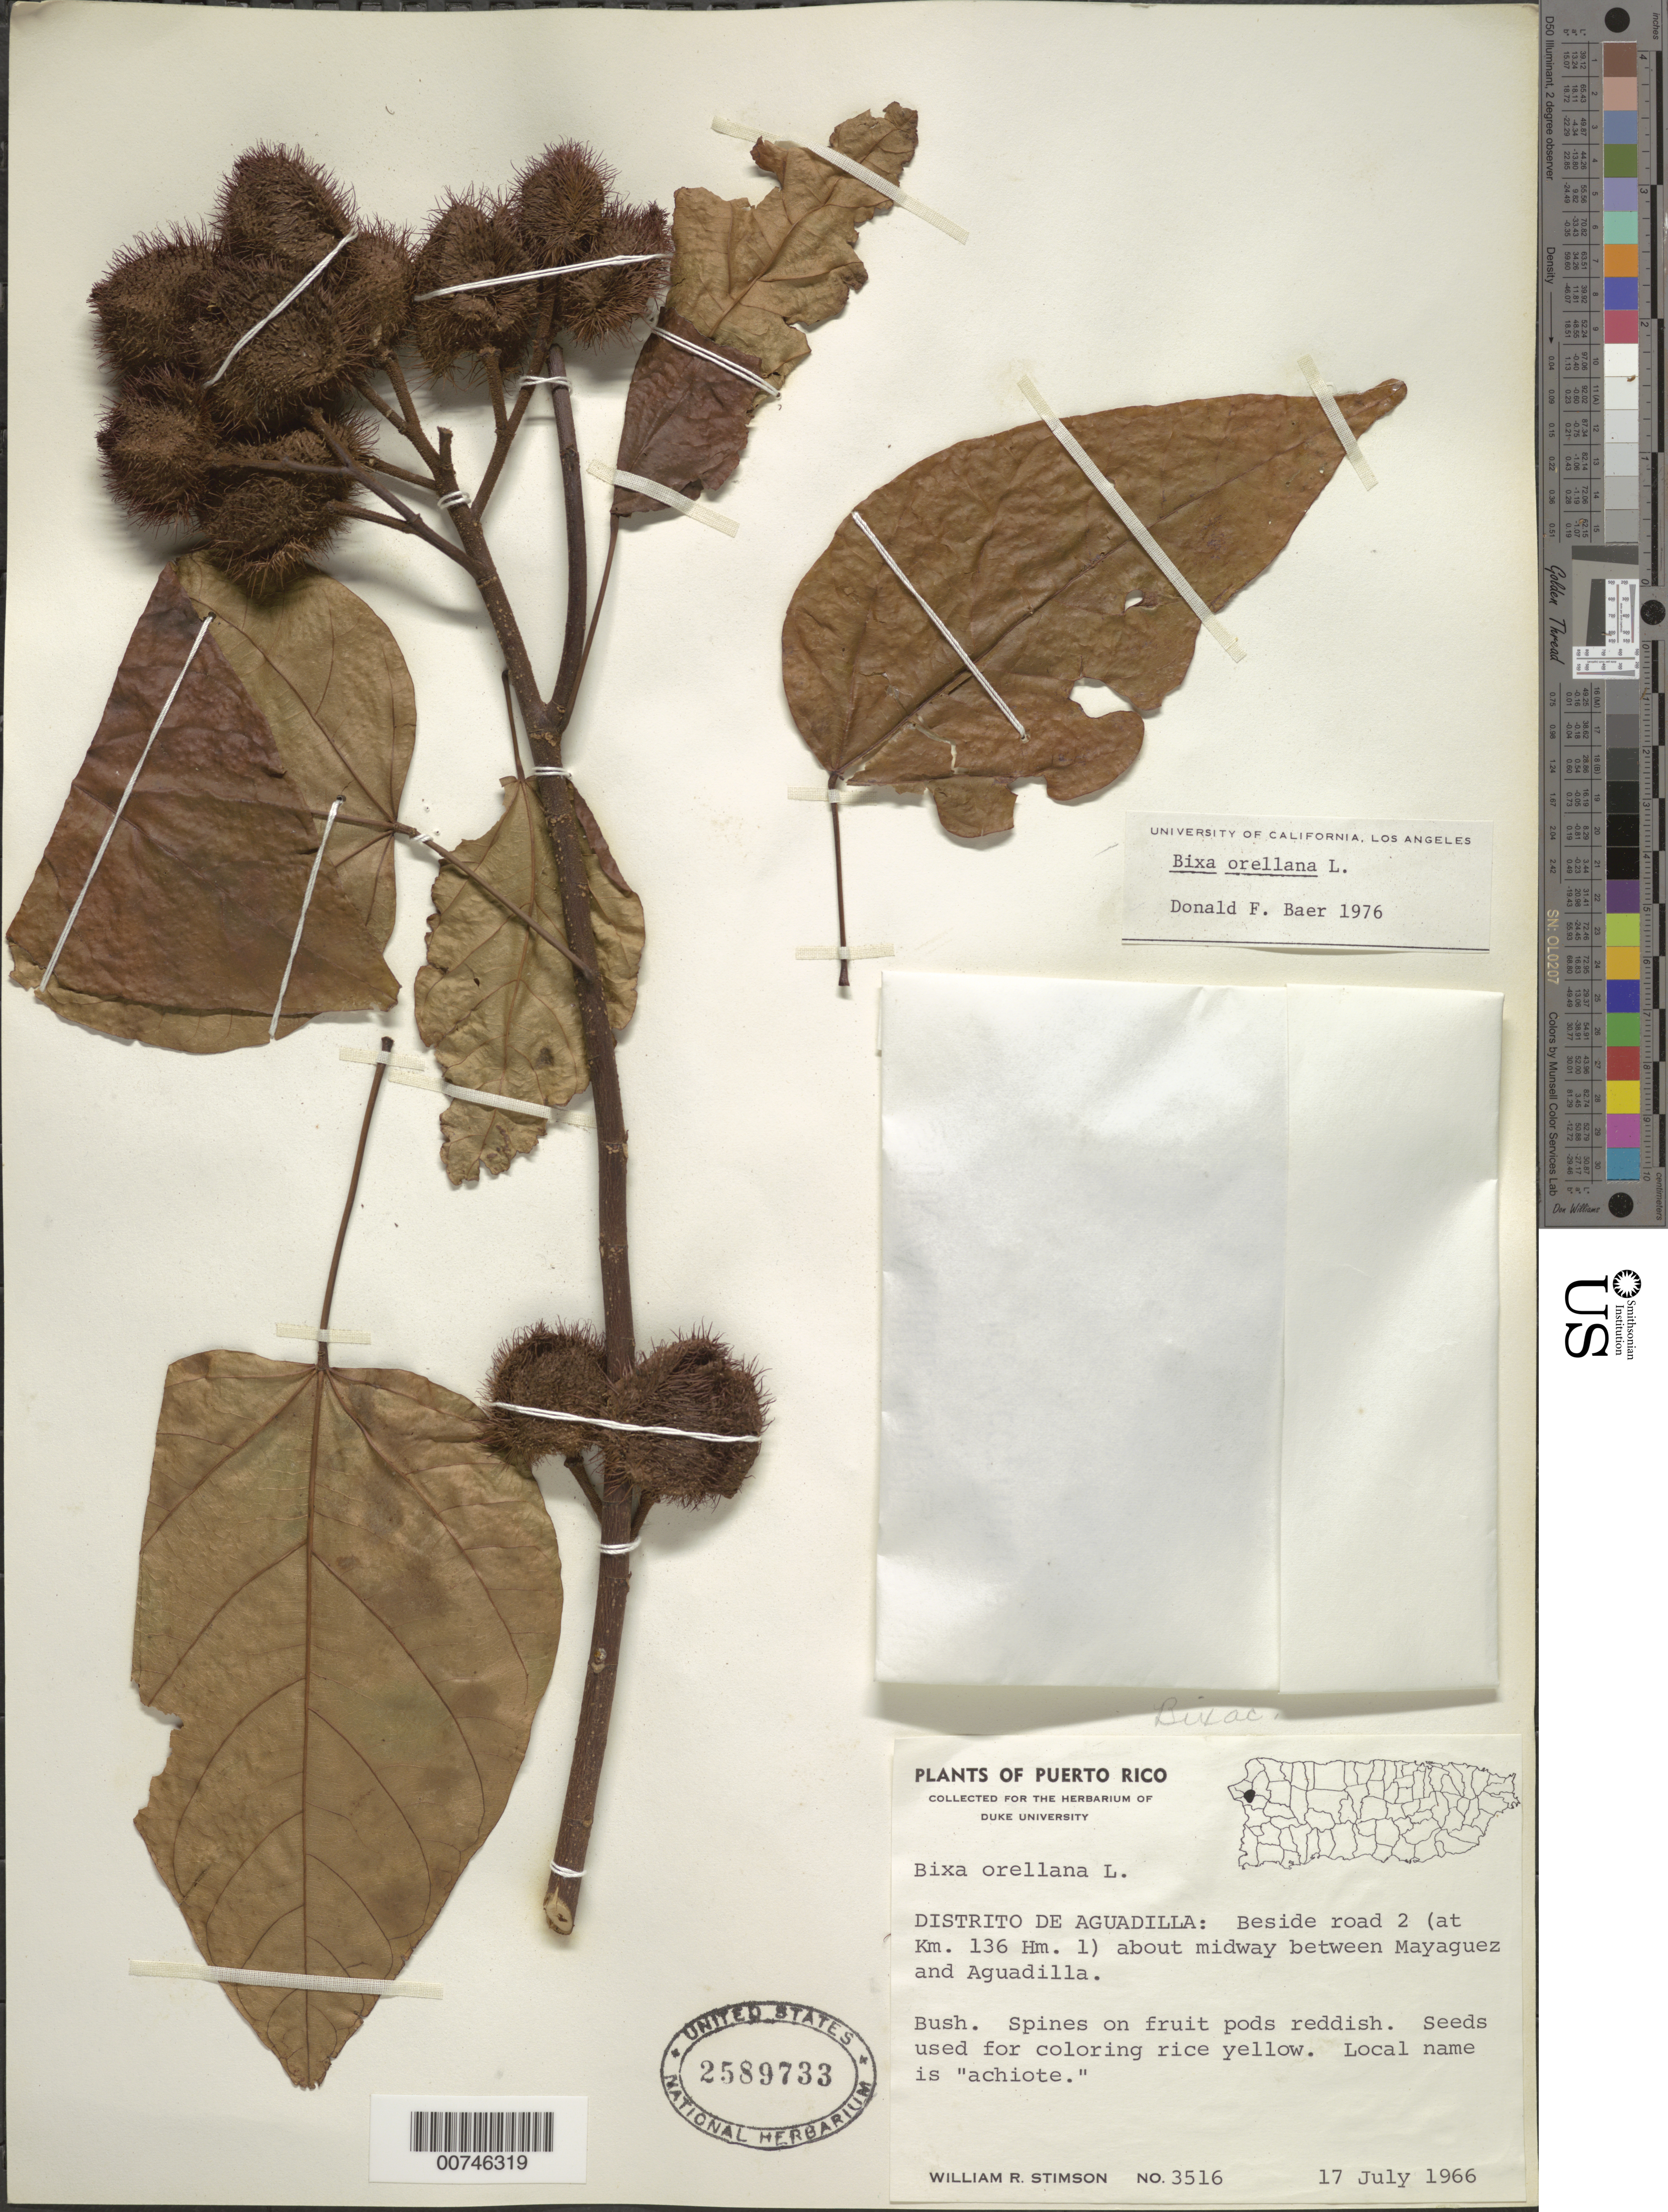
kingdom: Plantae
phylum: Tracheophyta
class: Magnoliopsida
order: Malvales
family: Bixaceae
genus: Bixa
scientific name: Bixa orellana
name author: L.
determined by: Baer, D. F.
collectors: W. R. Stimson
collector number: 3516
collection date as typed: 17 Jul 1966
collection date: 1966-07-17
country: Puerto Rico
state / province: Mayagüez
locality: Distrito de Aguadilla: beside road 2 (at km 136 Hm. 1) about midway between Mayaguez and Aguadilla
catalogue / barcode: US 2589733